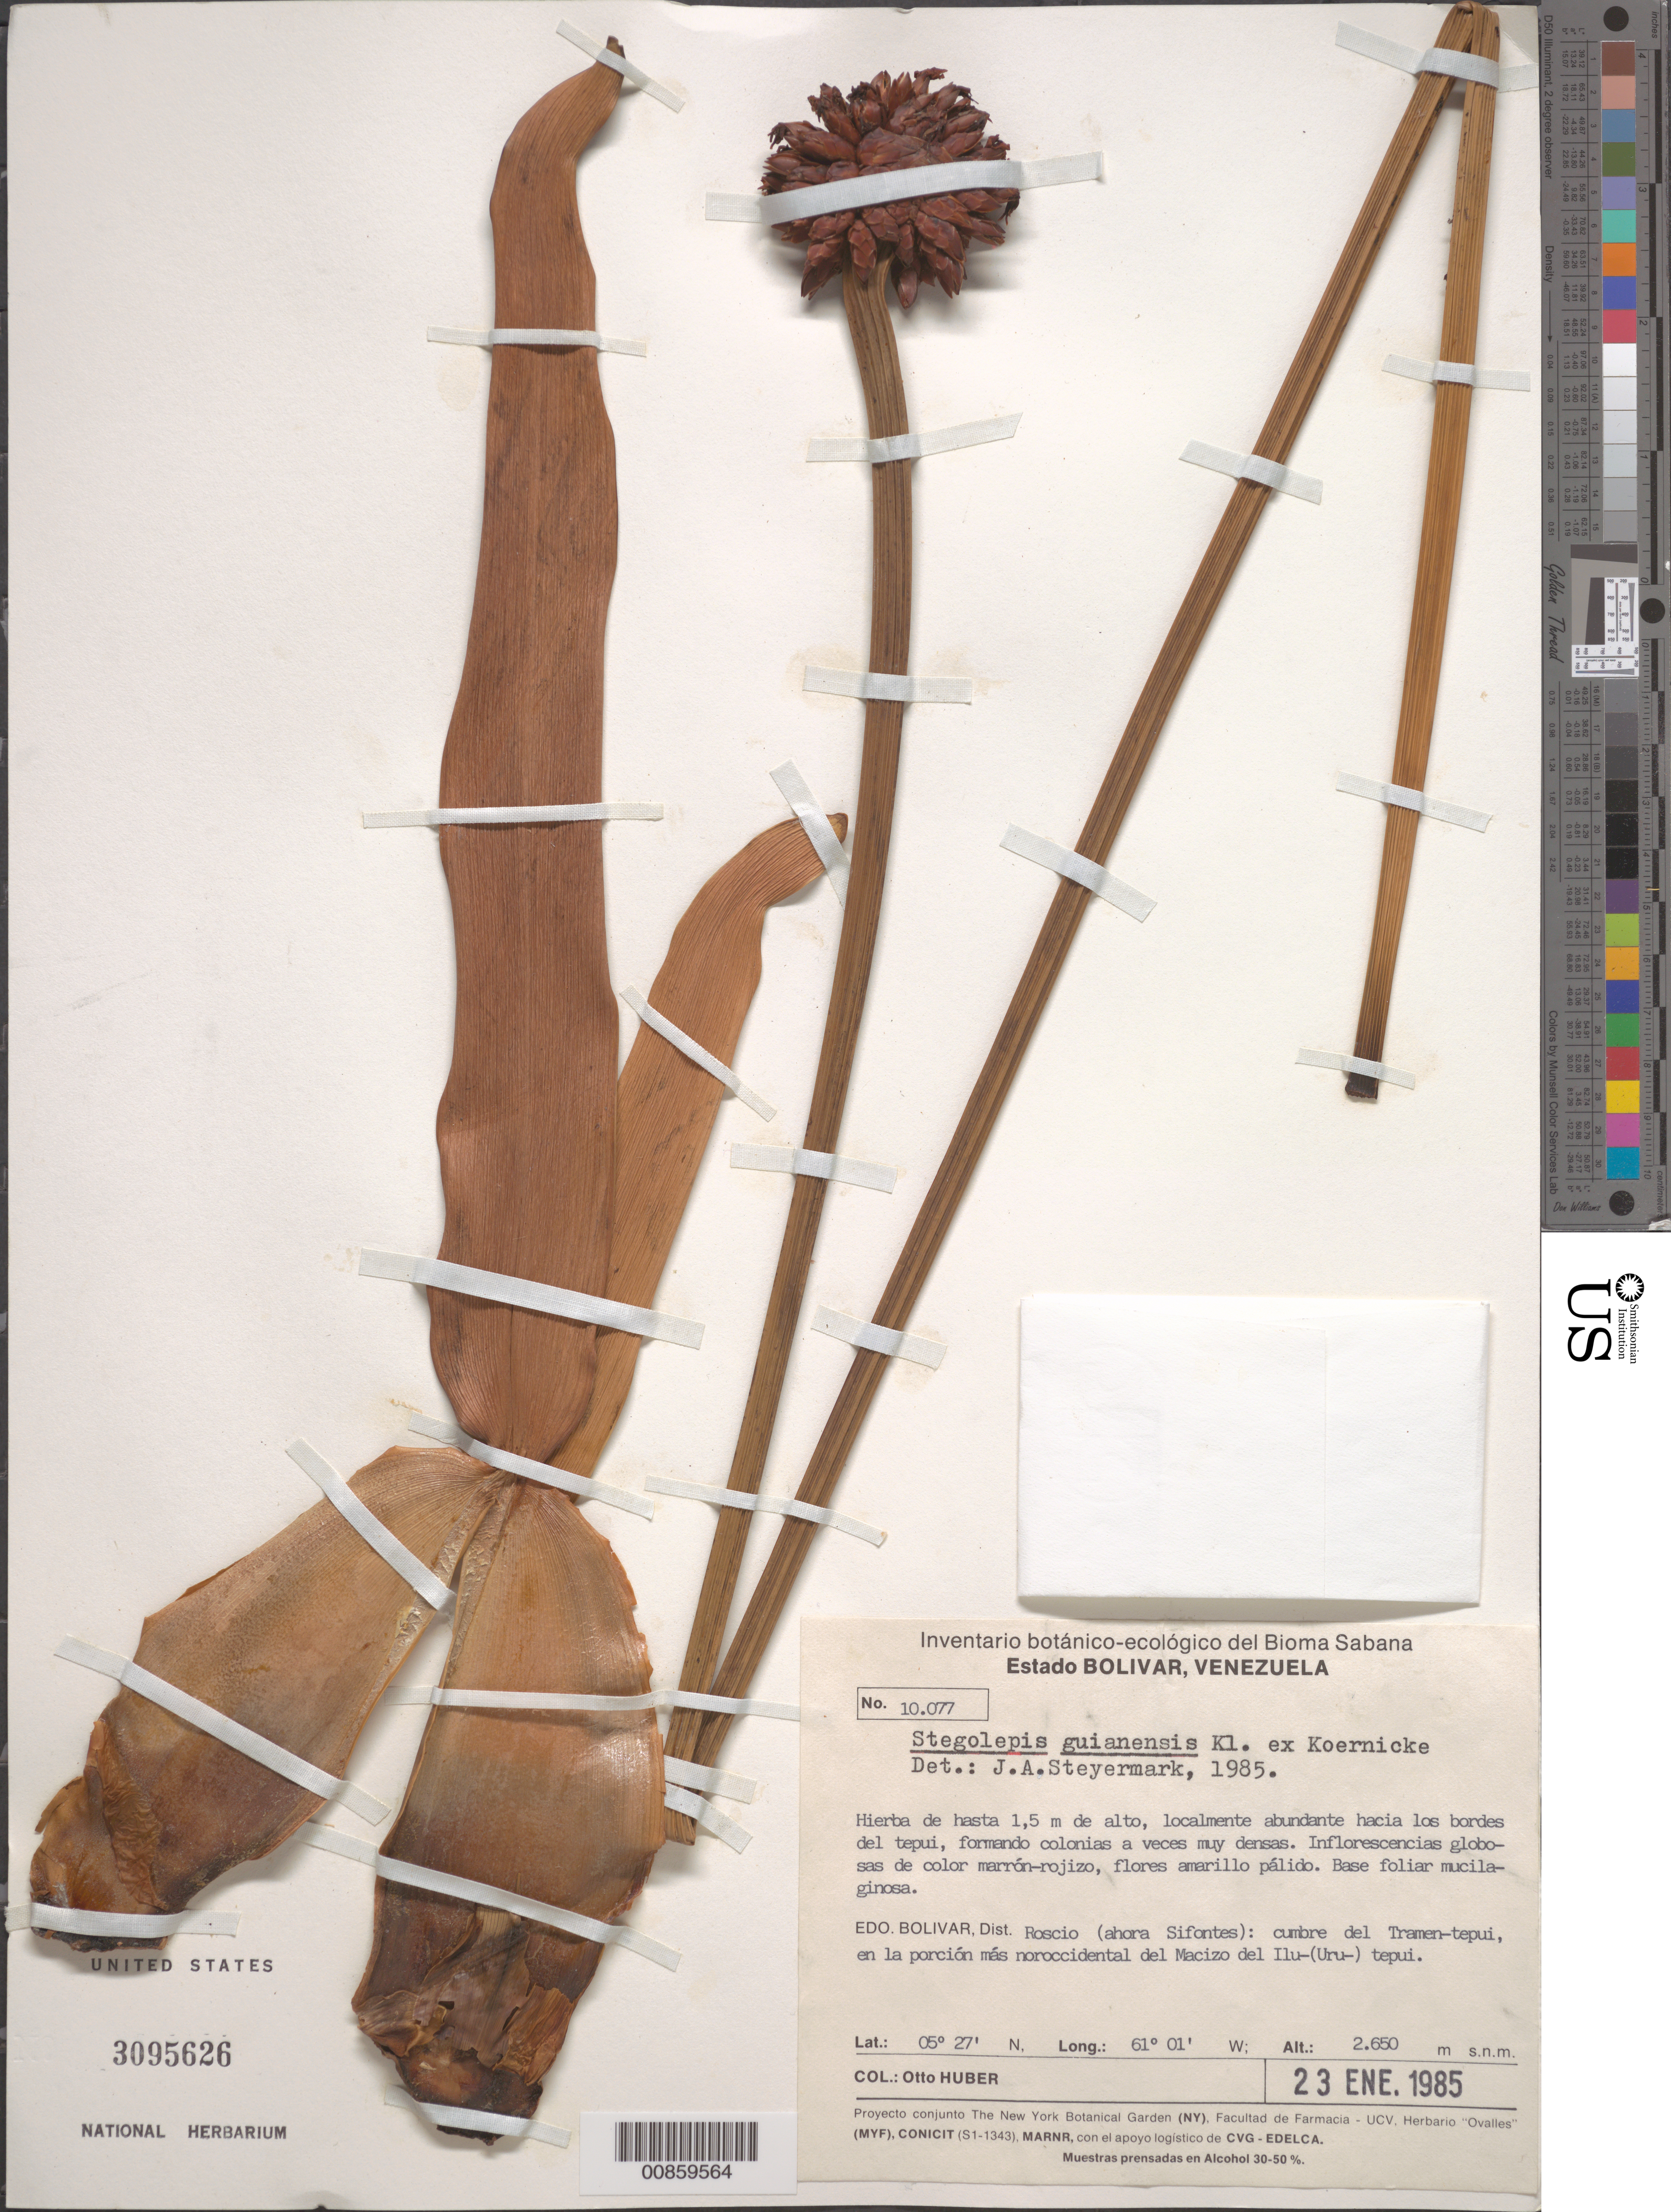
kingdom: Plantae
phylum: Tracheophyta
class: Liliopsida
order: Poales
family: Rapateaceae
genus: Stegolepis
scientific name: Stegolepis guianensis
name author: Klotzsch ex Körn.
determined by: Steyermark, Julian A., (VEN)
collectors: O. Huber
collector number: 10077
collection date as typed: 23-Jan-85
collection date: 1985-01-23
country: Venezuela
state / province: Bolívar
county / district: Roscio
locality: Tramen-tepuí, cumbre, NW del Macizo de Ilú-(Uru-) tepuí (ahora Sifontes)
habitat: Bordes del tepui.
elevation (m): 2650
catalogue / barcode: US 3095626